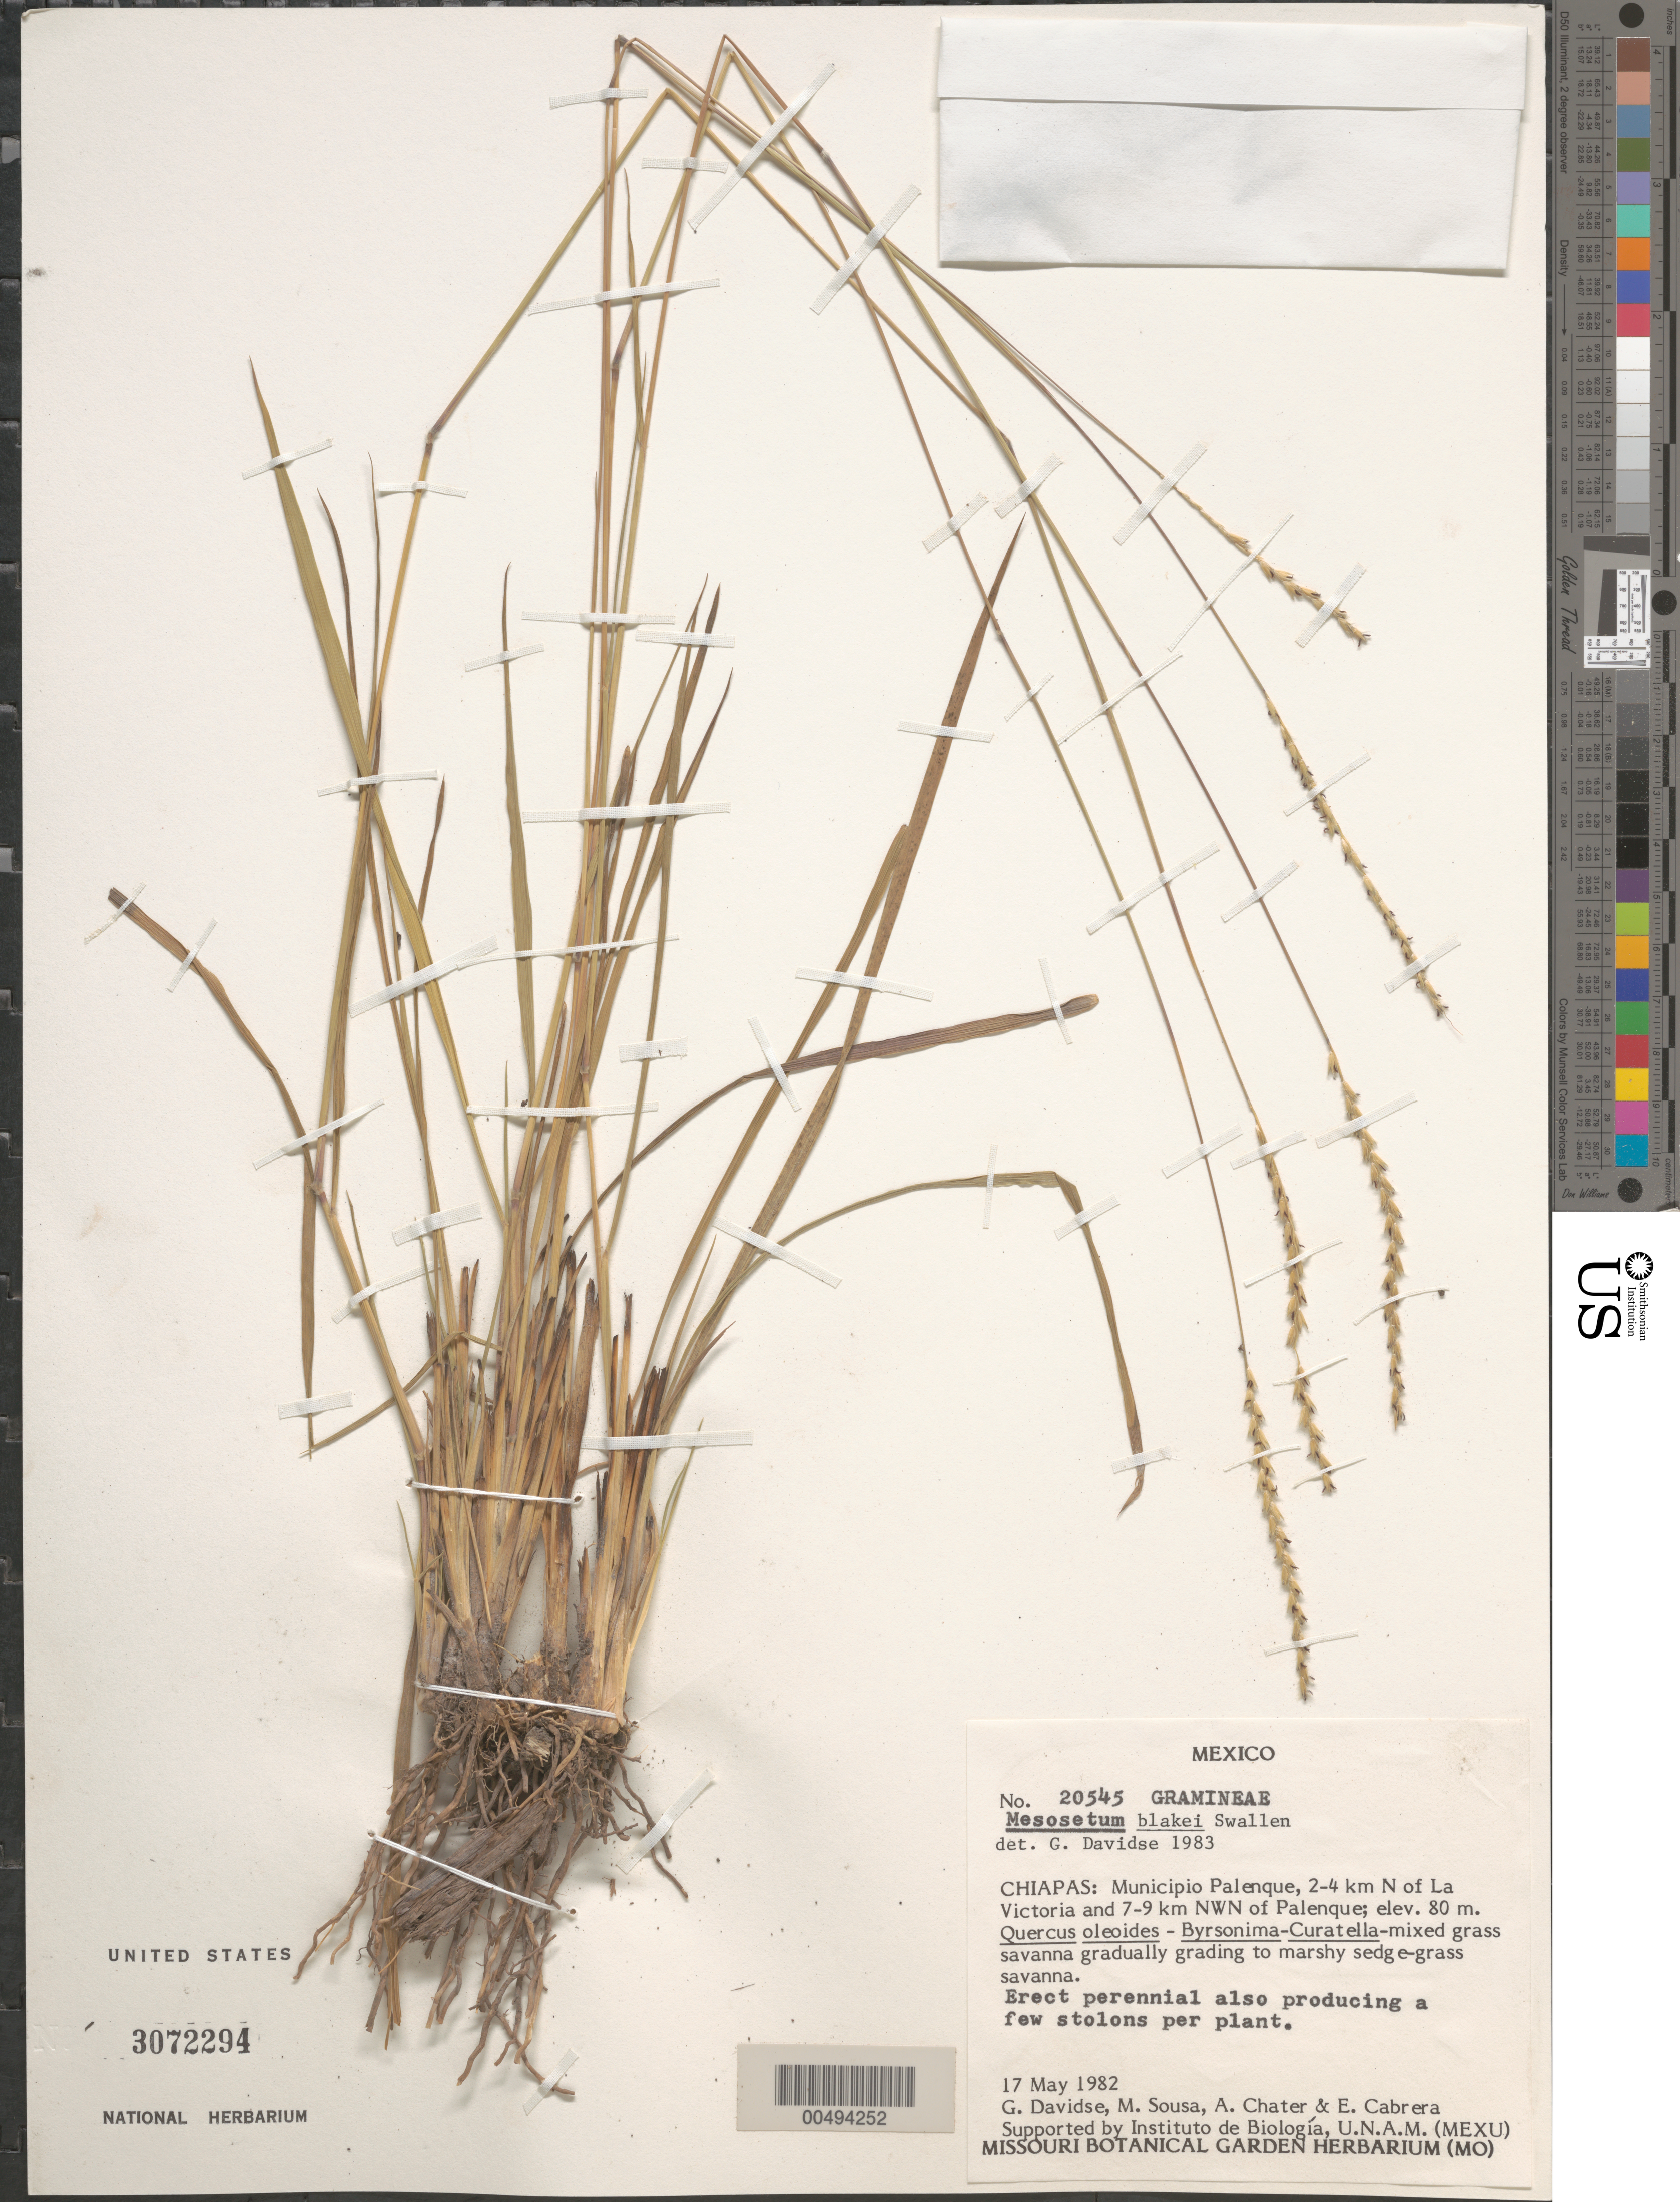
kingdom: Plantae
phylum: Tracheophyta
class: Liliopsida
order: Poales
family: Poaceae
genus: Mesosetum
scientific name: Mesosetum blakei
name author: Swallen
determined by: Davidse, Gerrit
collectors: G. Davidse, M. Sousa S., A. O. Chater & E. Cabrera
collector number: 20545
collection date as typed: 17 May 1982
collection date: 1982-05-17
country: Mexico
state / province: Chiapas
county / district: Palenque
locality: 2 - 4 km N of La Victoria & 7 -9 km NWN of Palenque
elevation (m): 80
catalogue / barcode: US 3072294